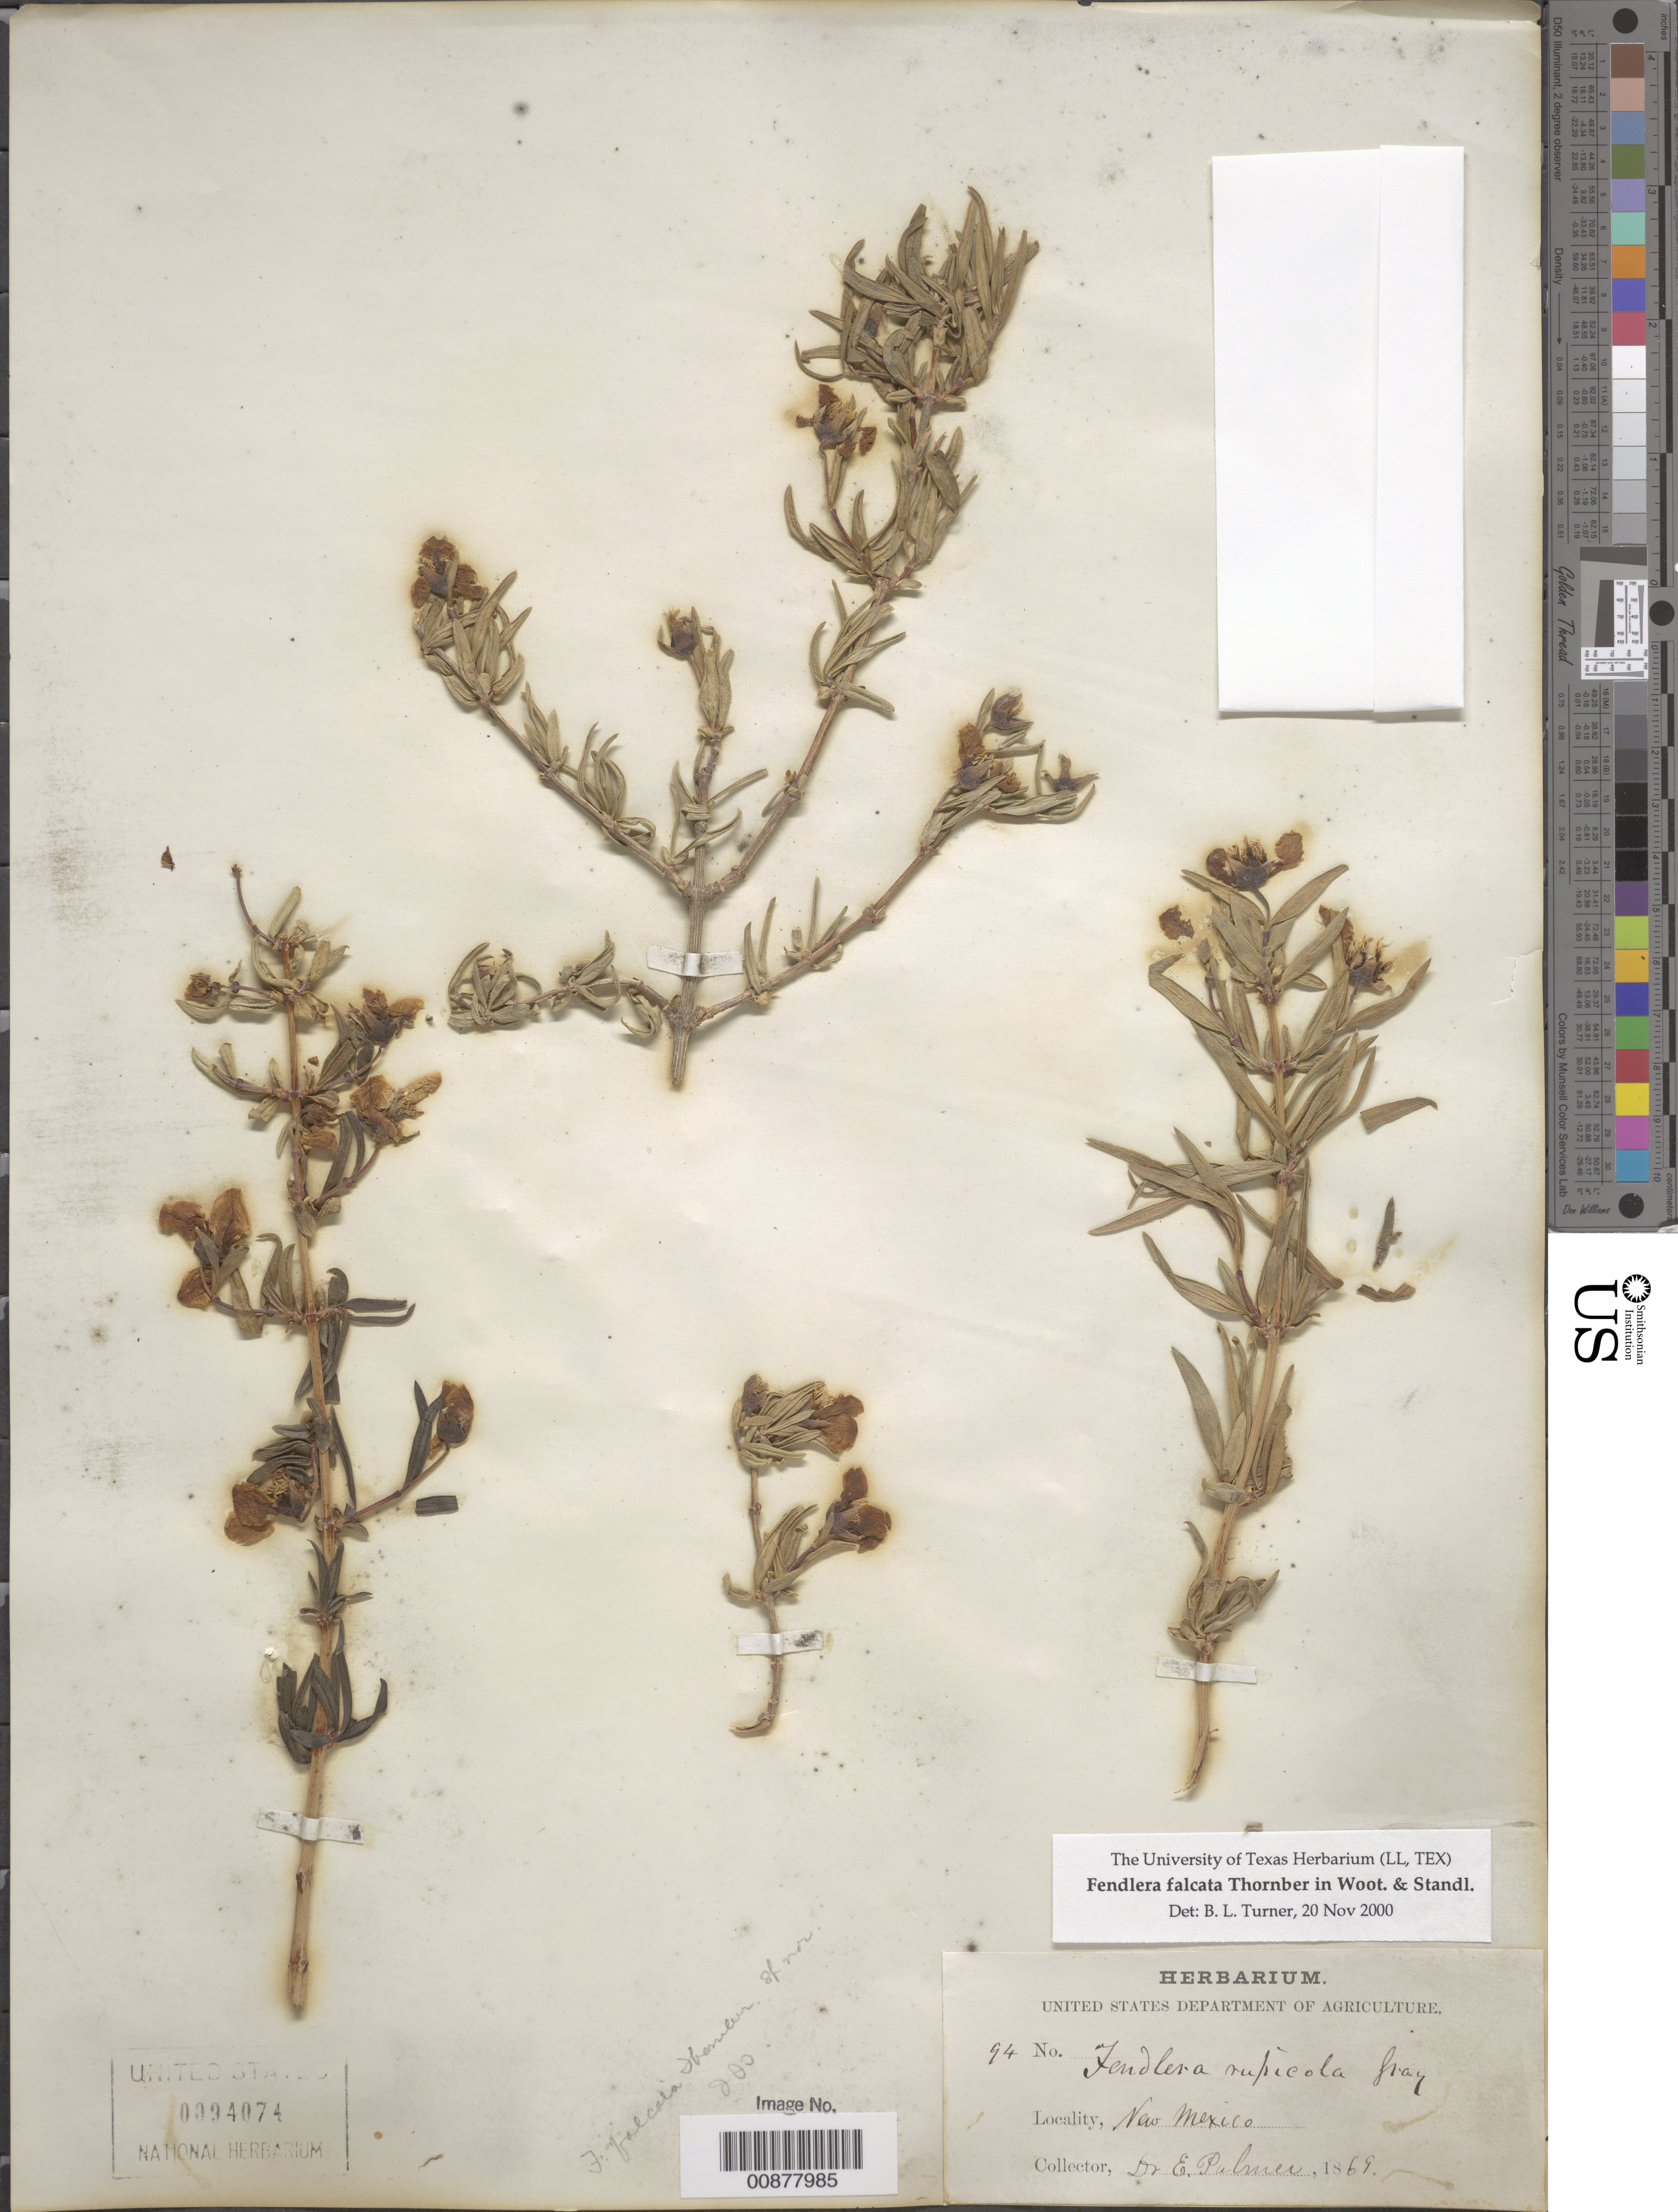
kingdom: Plantae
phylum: Tracheophyta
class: Magnoliopsida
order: Cornales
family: Hydrangeaceae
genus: Fendlera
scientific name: Fendlera rupicola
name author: Englem. & A. Gray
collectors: E. Palmer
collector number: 94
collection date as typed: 1869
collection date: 1869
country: United States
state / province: New Mexico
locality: New Mexico.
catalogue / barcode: US 94074